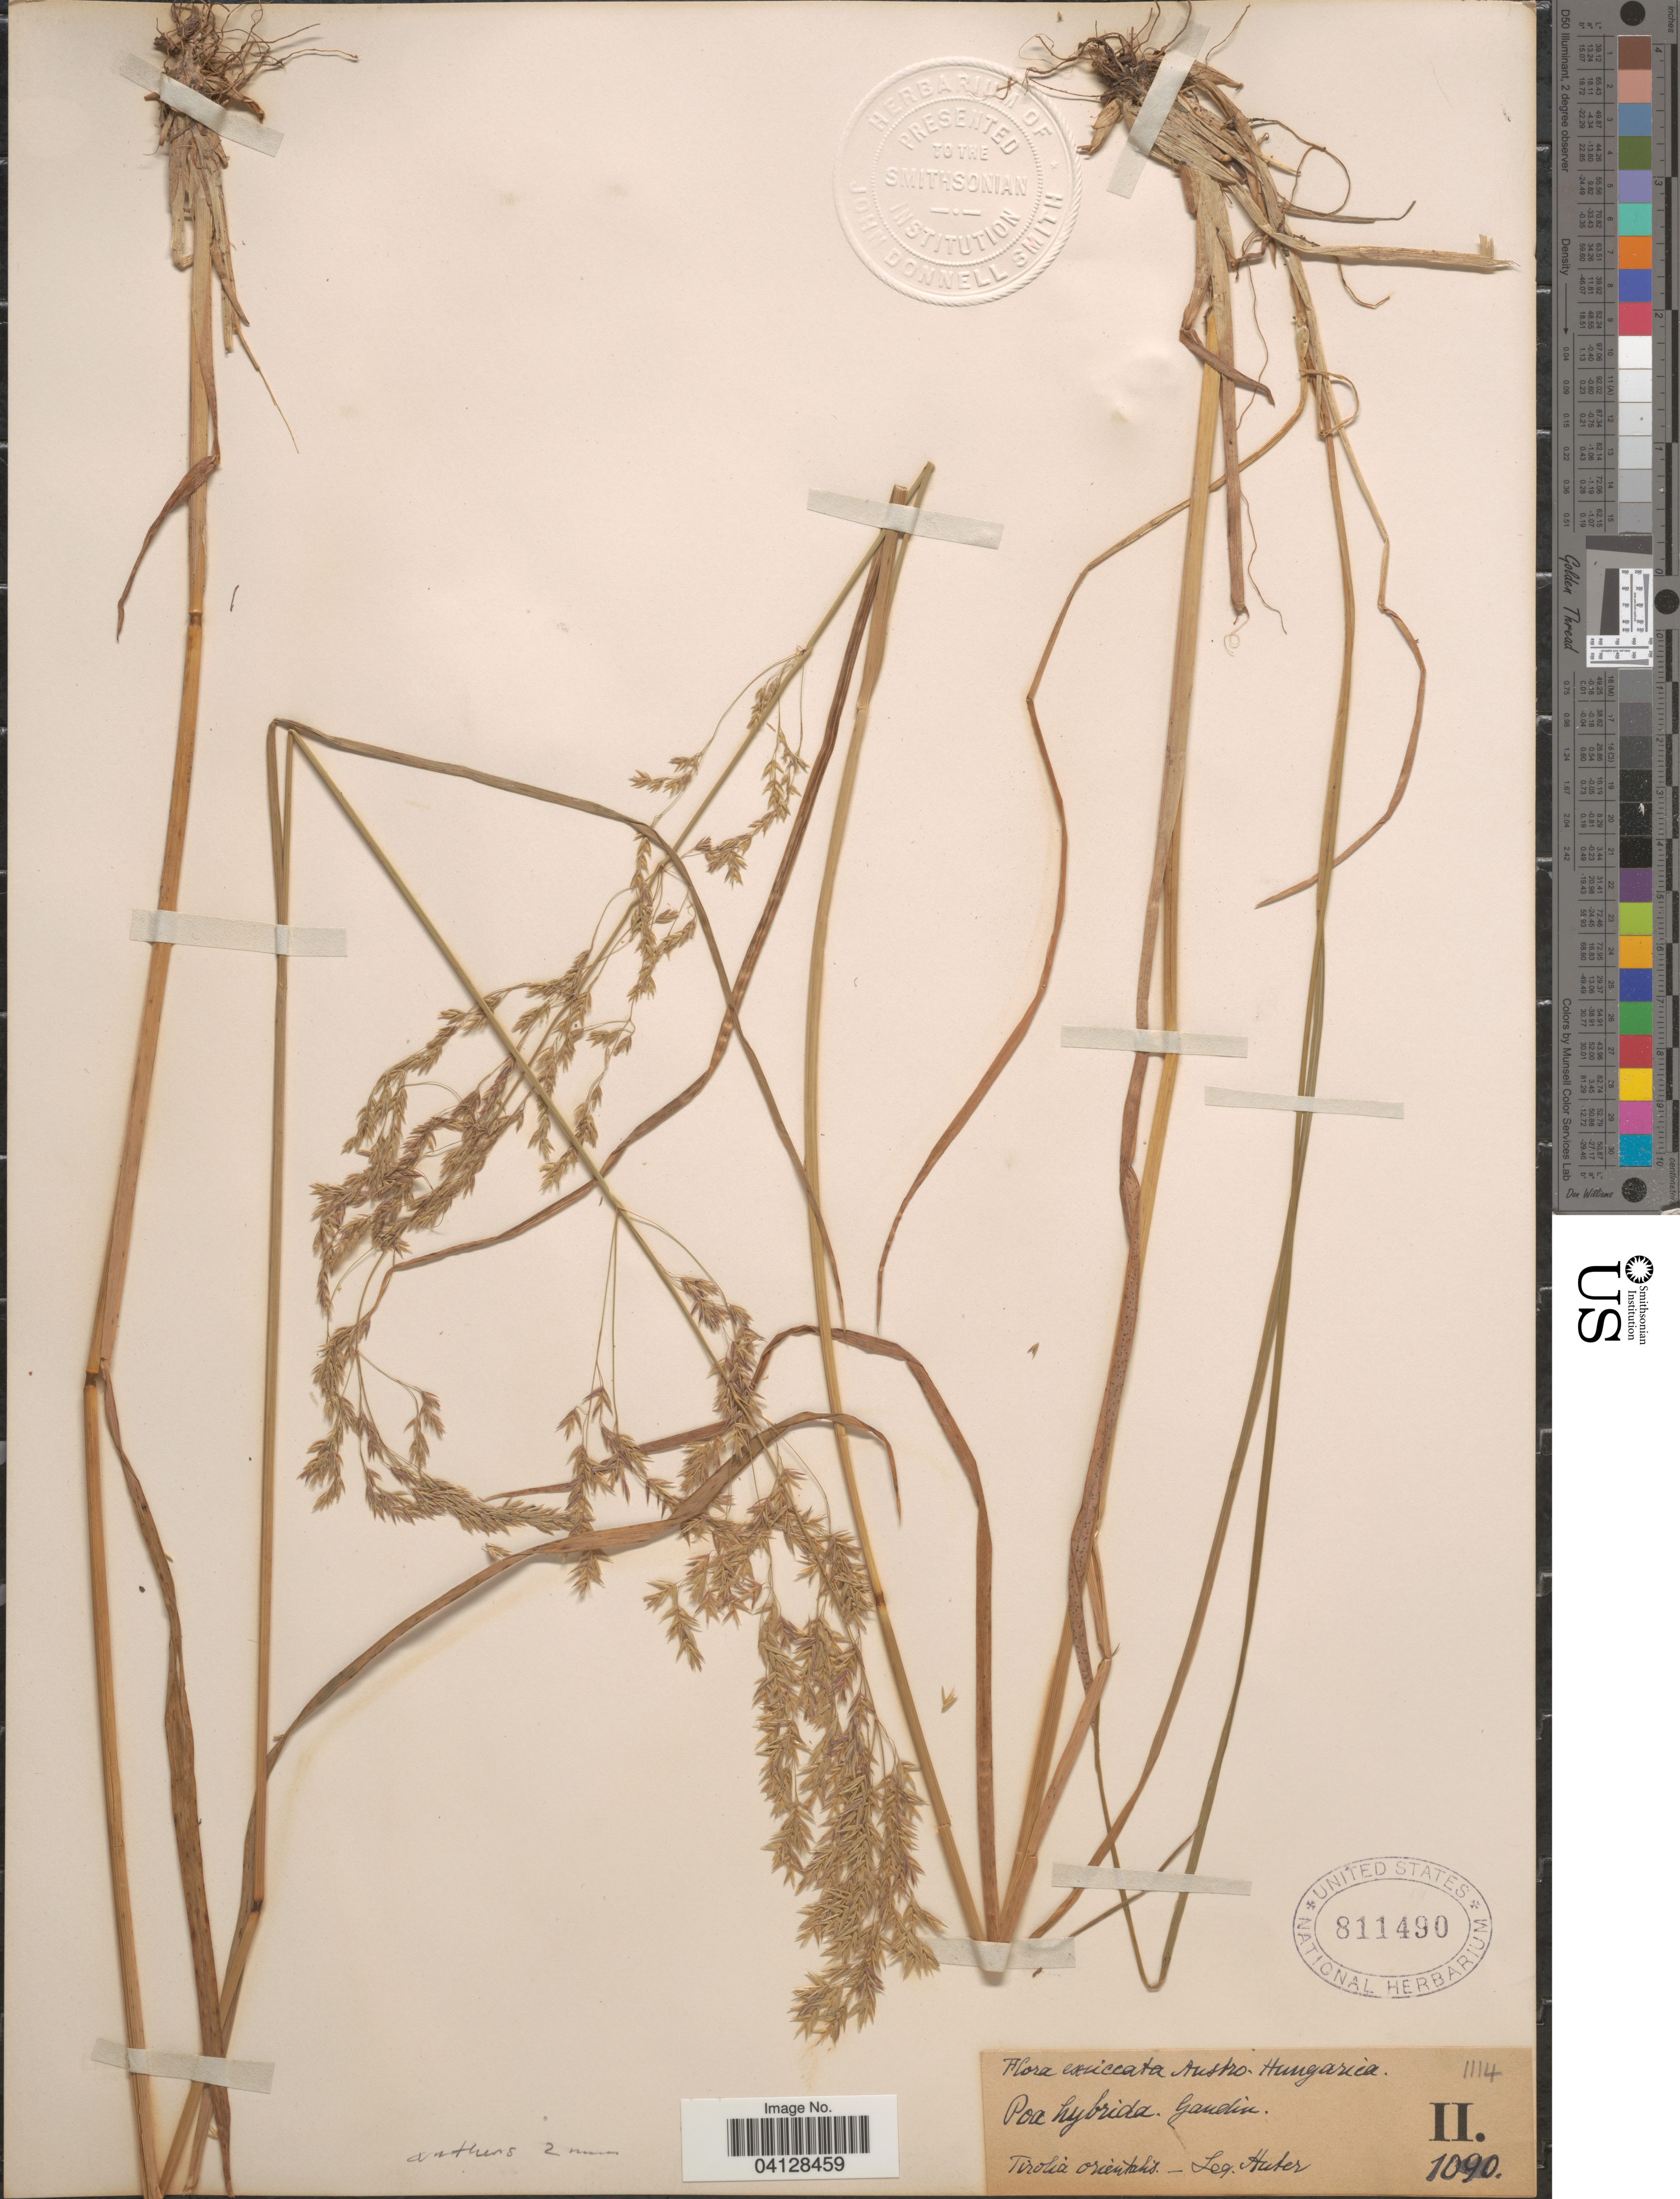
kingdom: Plantae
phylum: Tracheophyta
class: Liliopsida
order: Poales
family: Poaceae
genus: Poa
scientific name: Poa hybrida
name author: Gaudin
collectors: -. Huter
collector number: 1090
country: Austria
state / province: Tirol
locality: Austro-Hungarica. Tirolia orientalis.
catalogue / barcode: US 811490